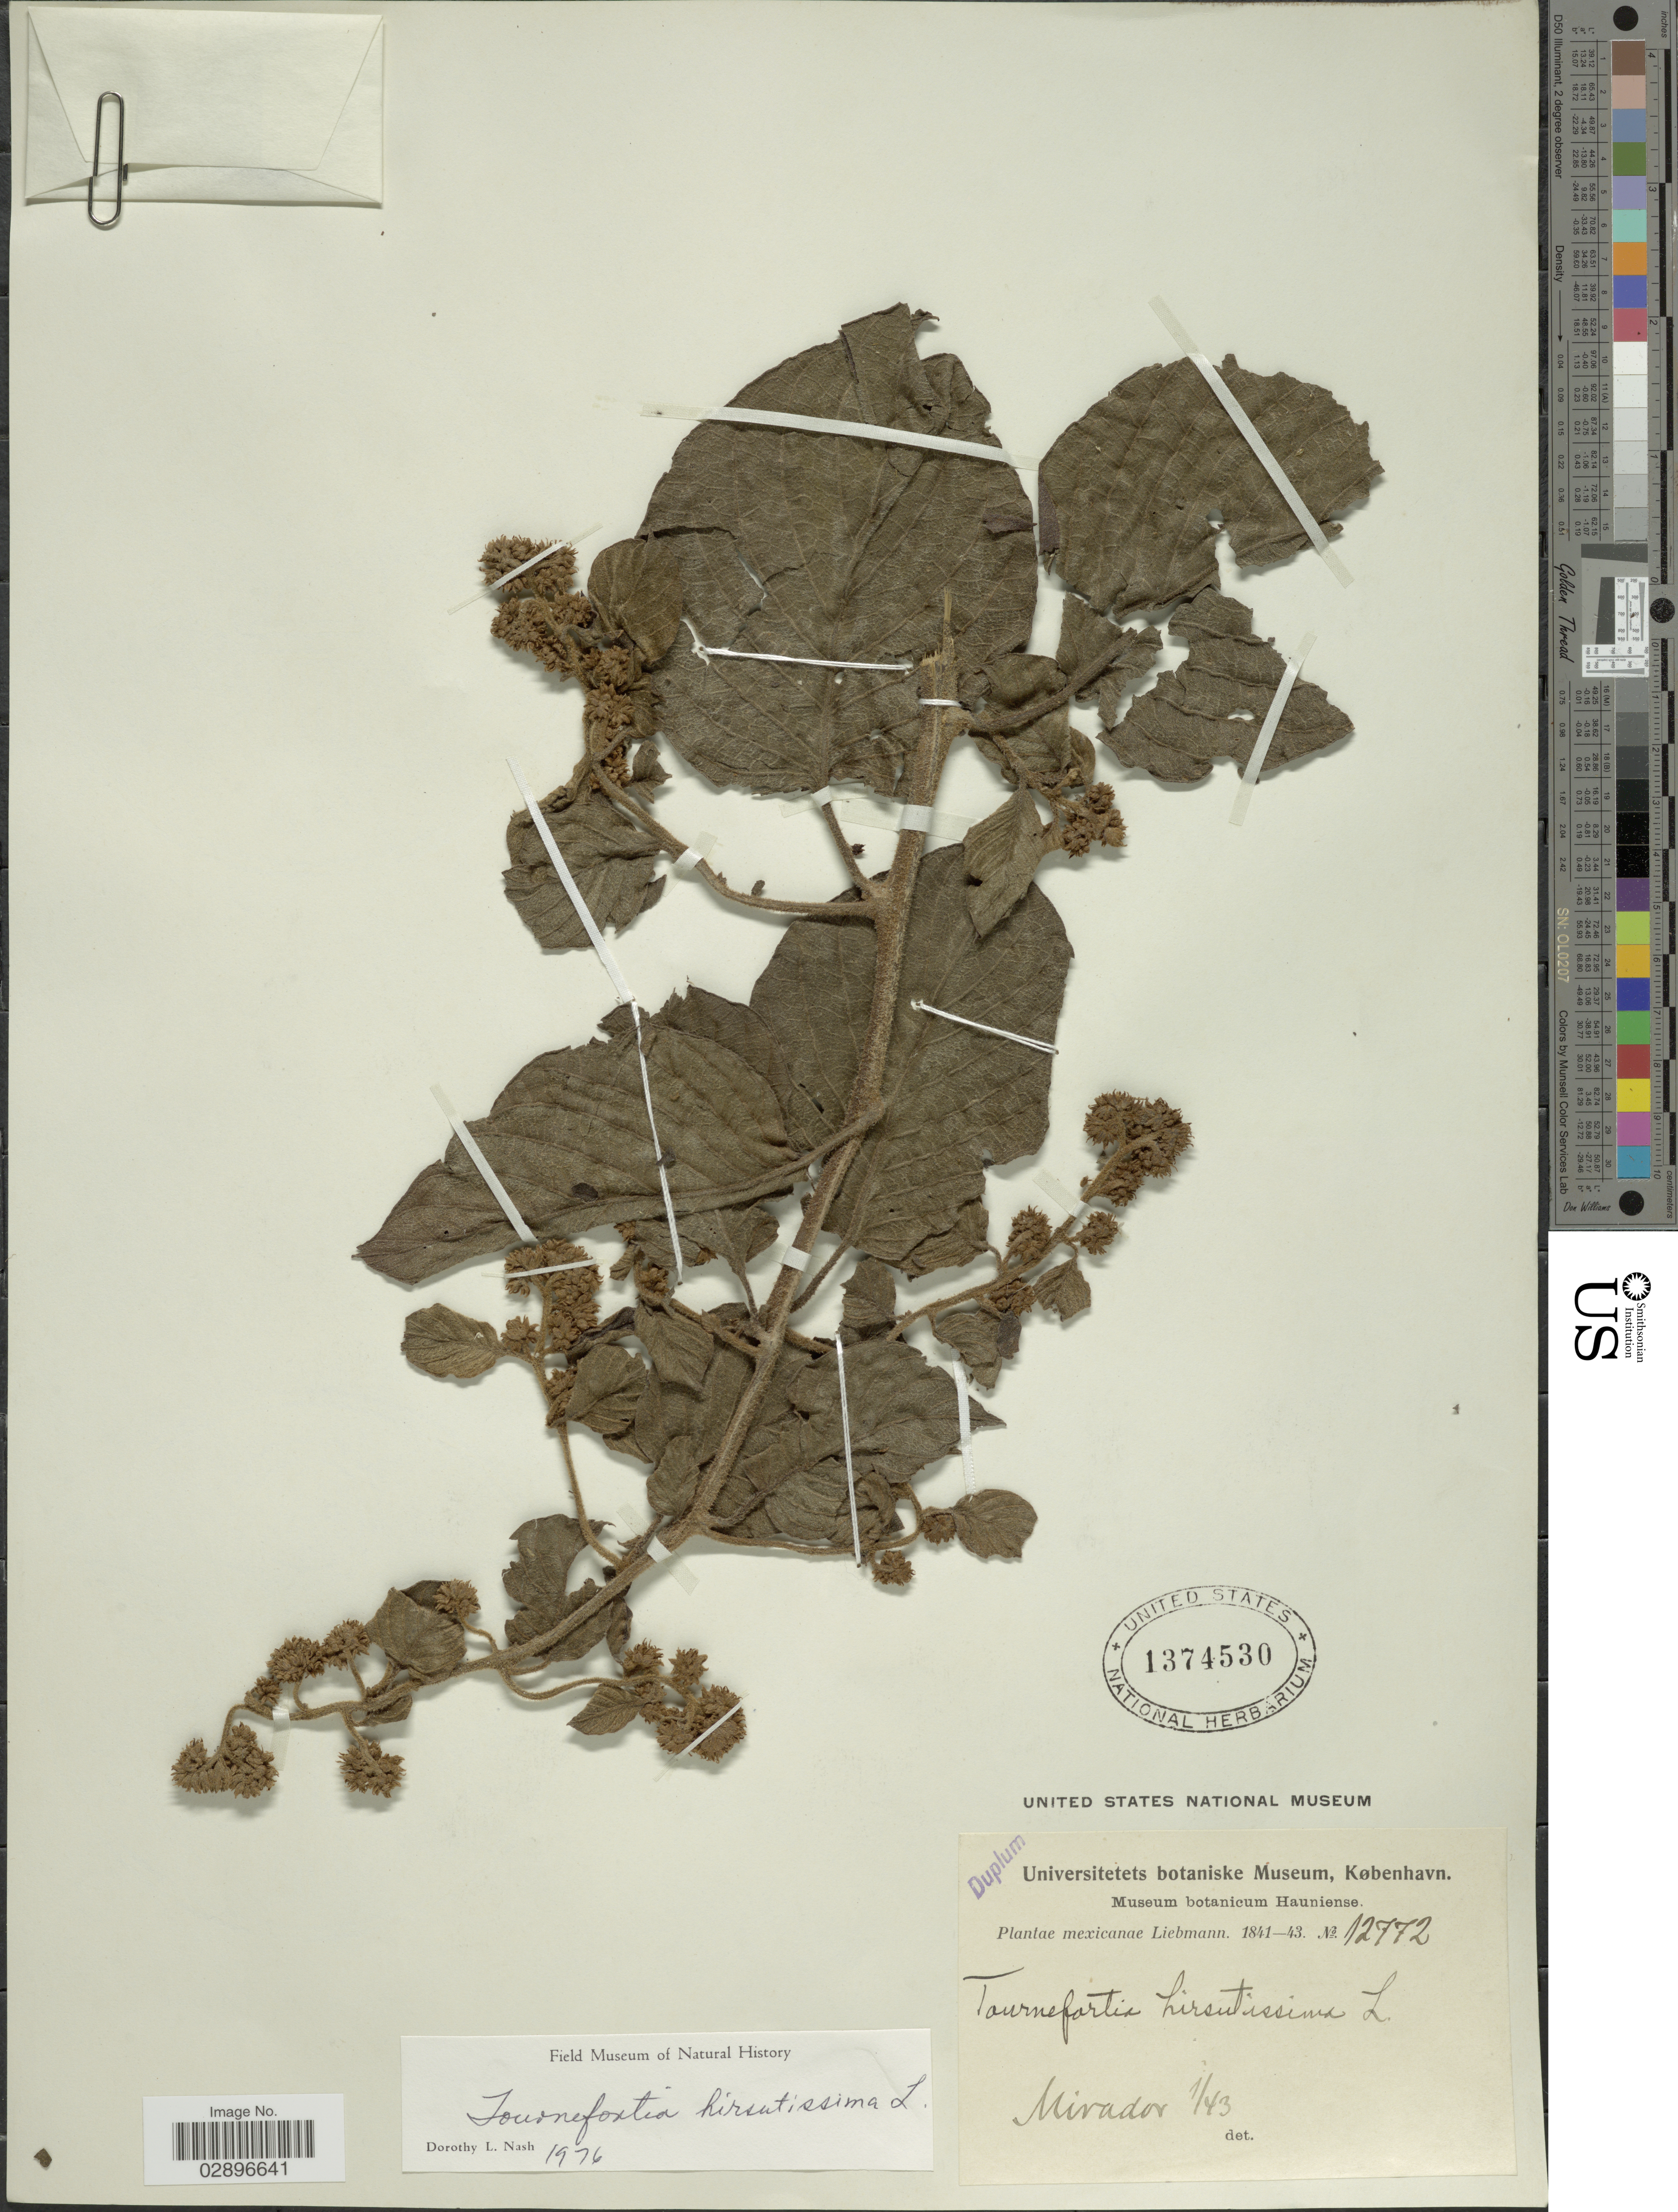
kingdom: Plantae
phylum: Tracheophyta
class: Magnoliopsida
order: Boraginales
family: Heliotropiaceae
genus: Tournefortia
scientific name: Tournefortia hirsutissima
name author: L.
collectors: Liebmann, --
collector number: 12772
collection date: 1843-01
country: Mexico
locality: Mexicanae. Mirador.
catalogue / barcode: US 1374530